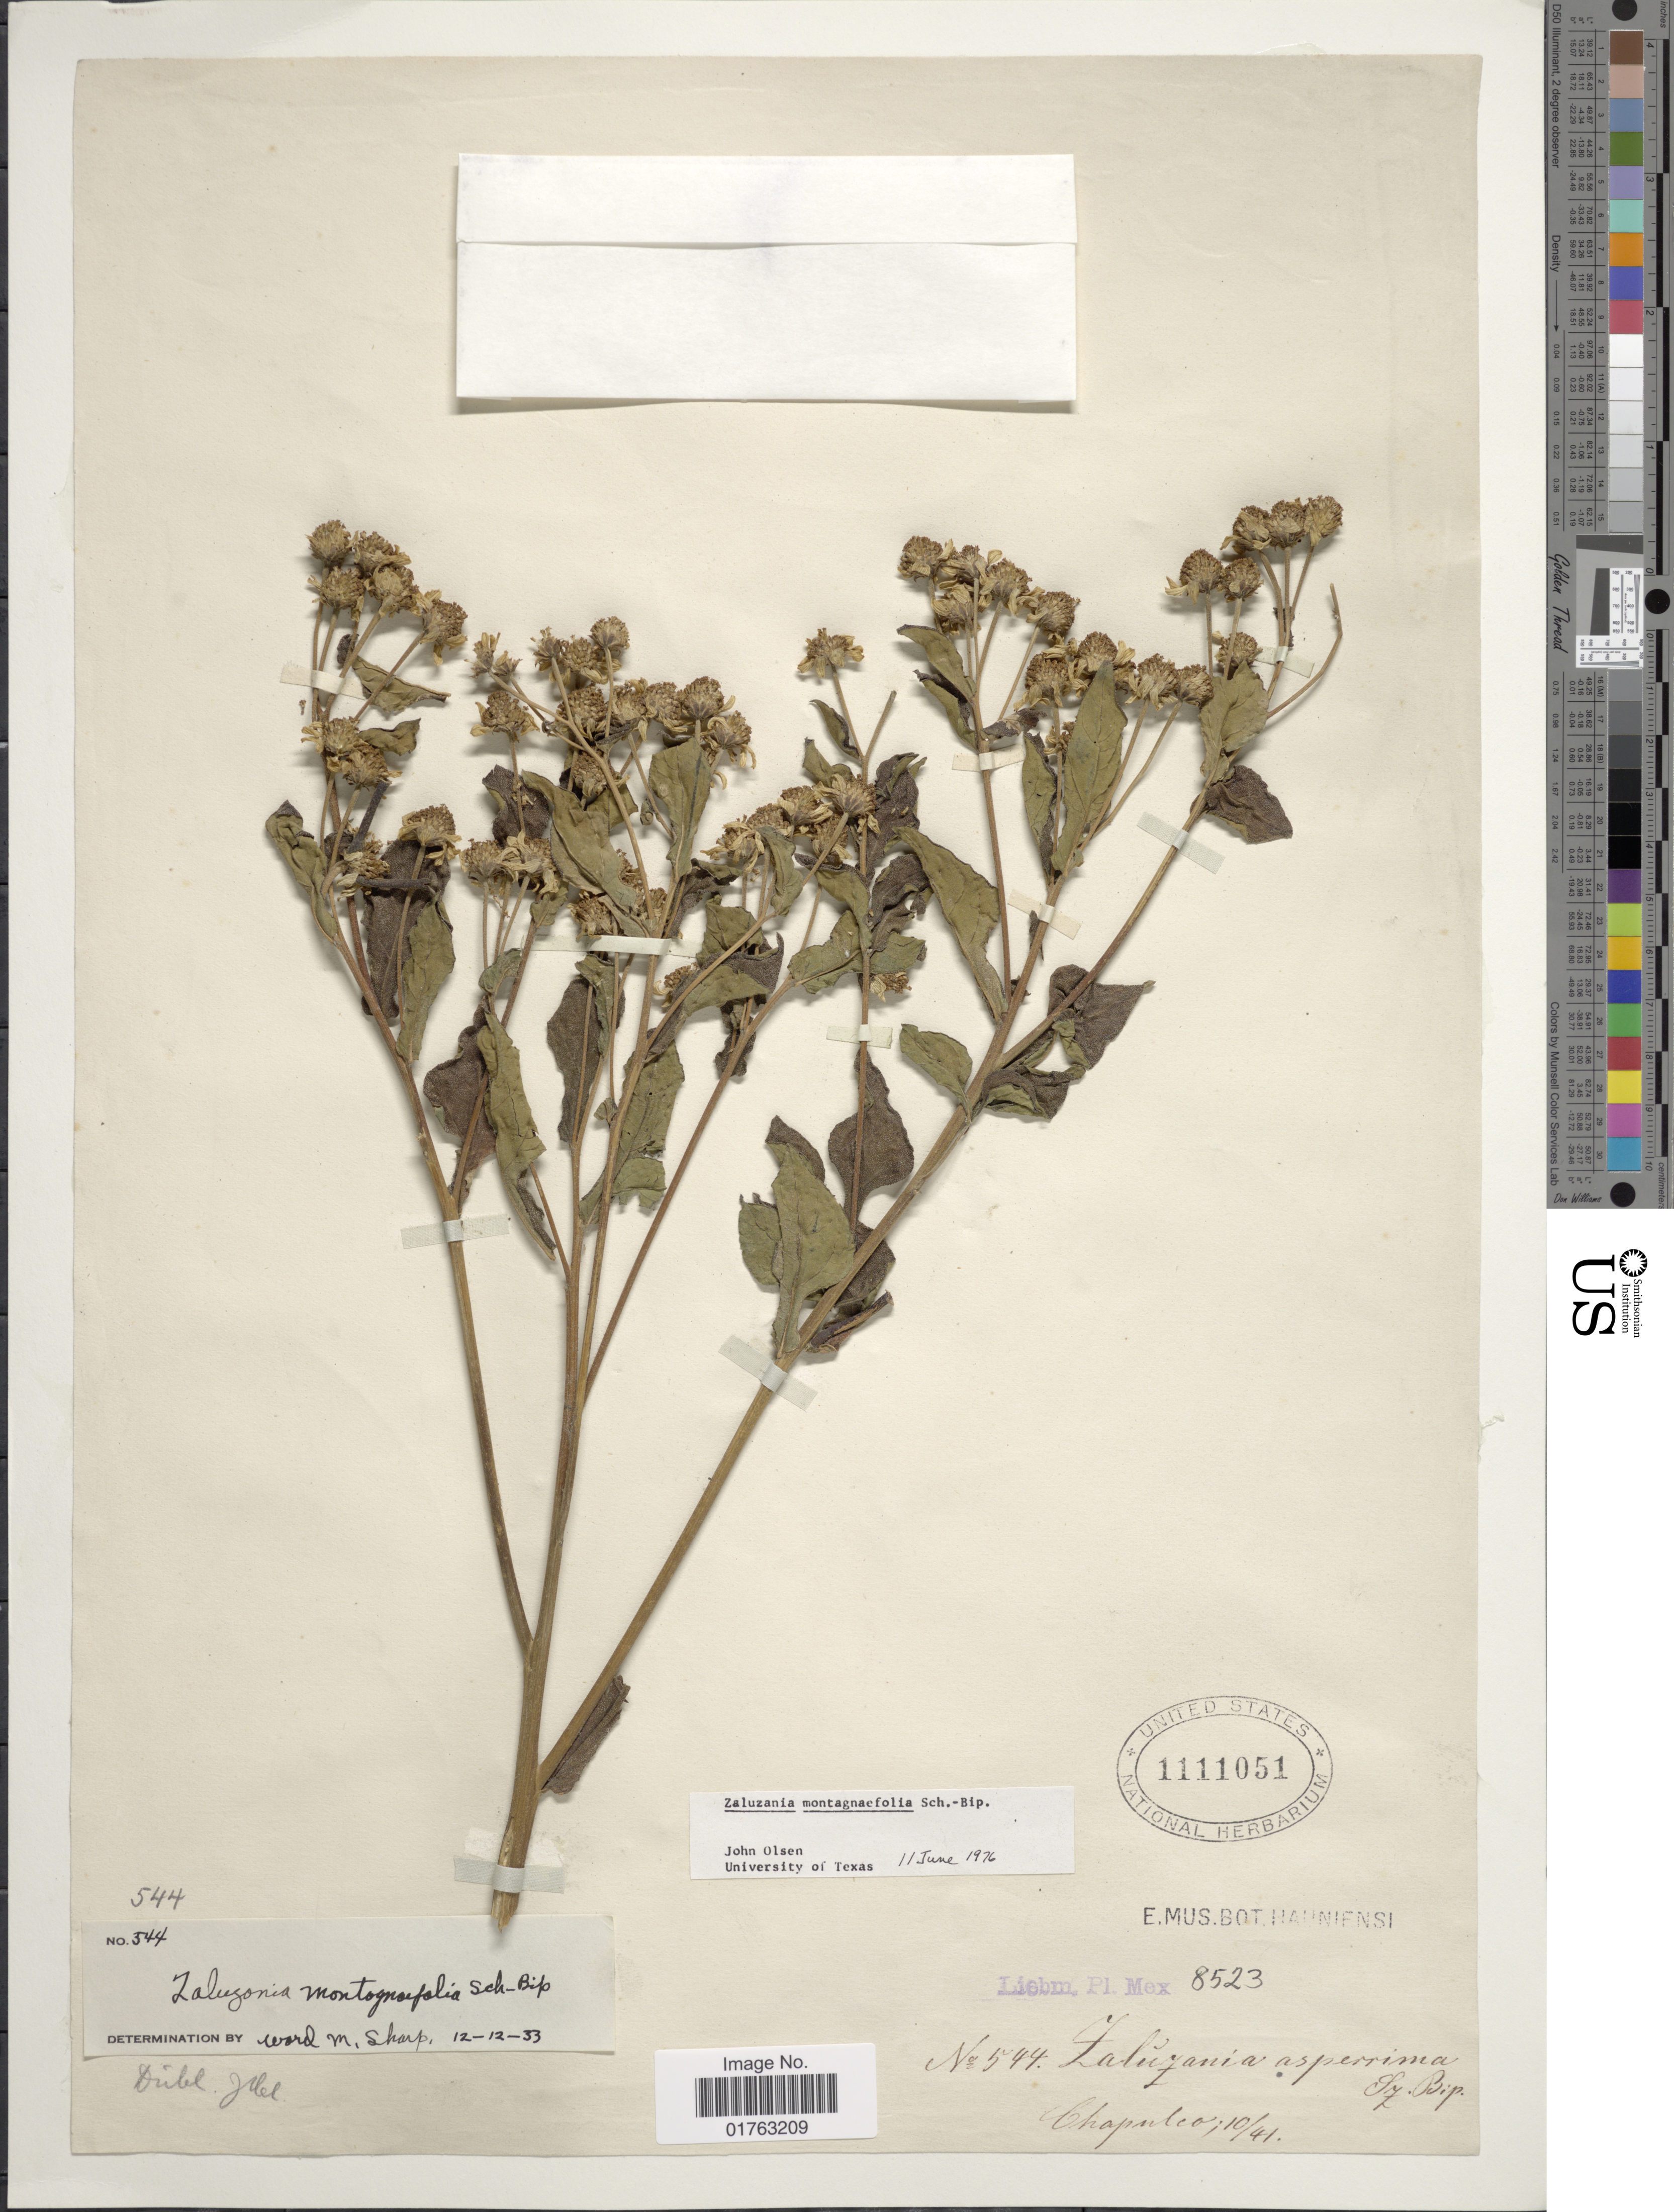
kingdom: Plantae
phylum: Tracheophyta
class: Magnoliopsida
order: Asterales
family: Asteraceae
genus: Zaluzania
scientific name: Zaluzania montagnaefolia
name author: Sch. Bip.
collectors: Liebman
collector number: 8523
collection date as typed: Transcribed d/m/y: /10/41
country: Mexico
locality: Chapulco.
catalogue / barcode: US 1111051